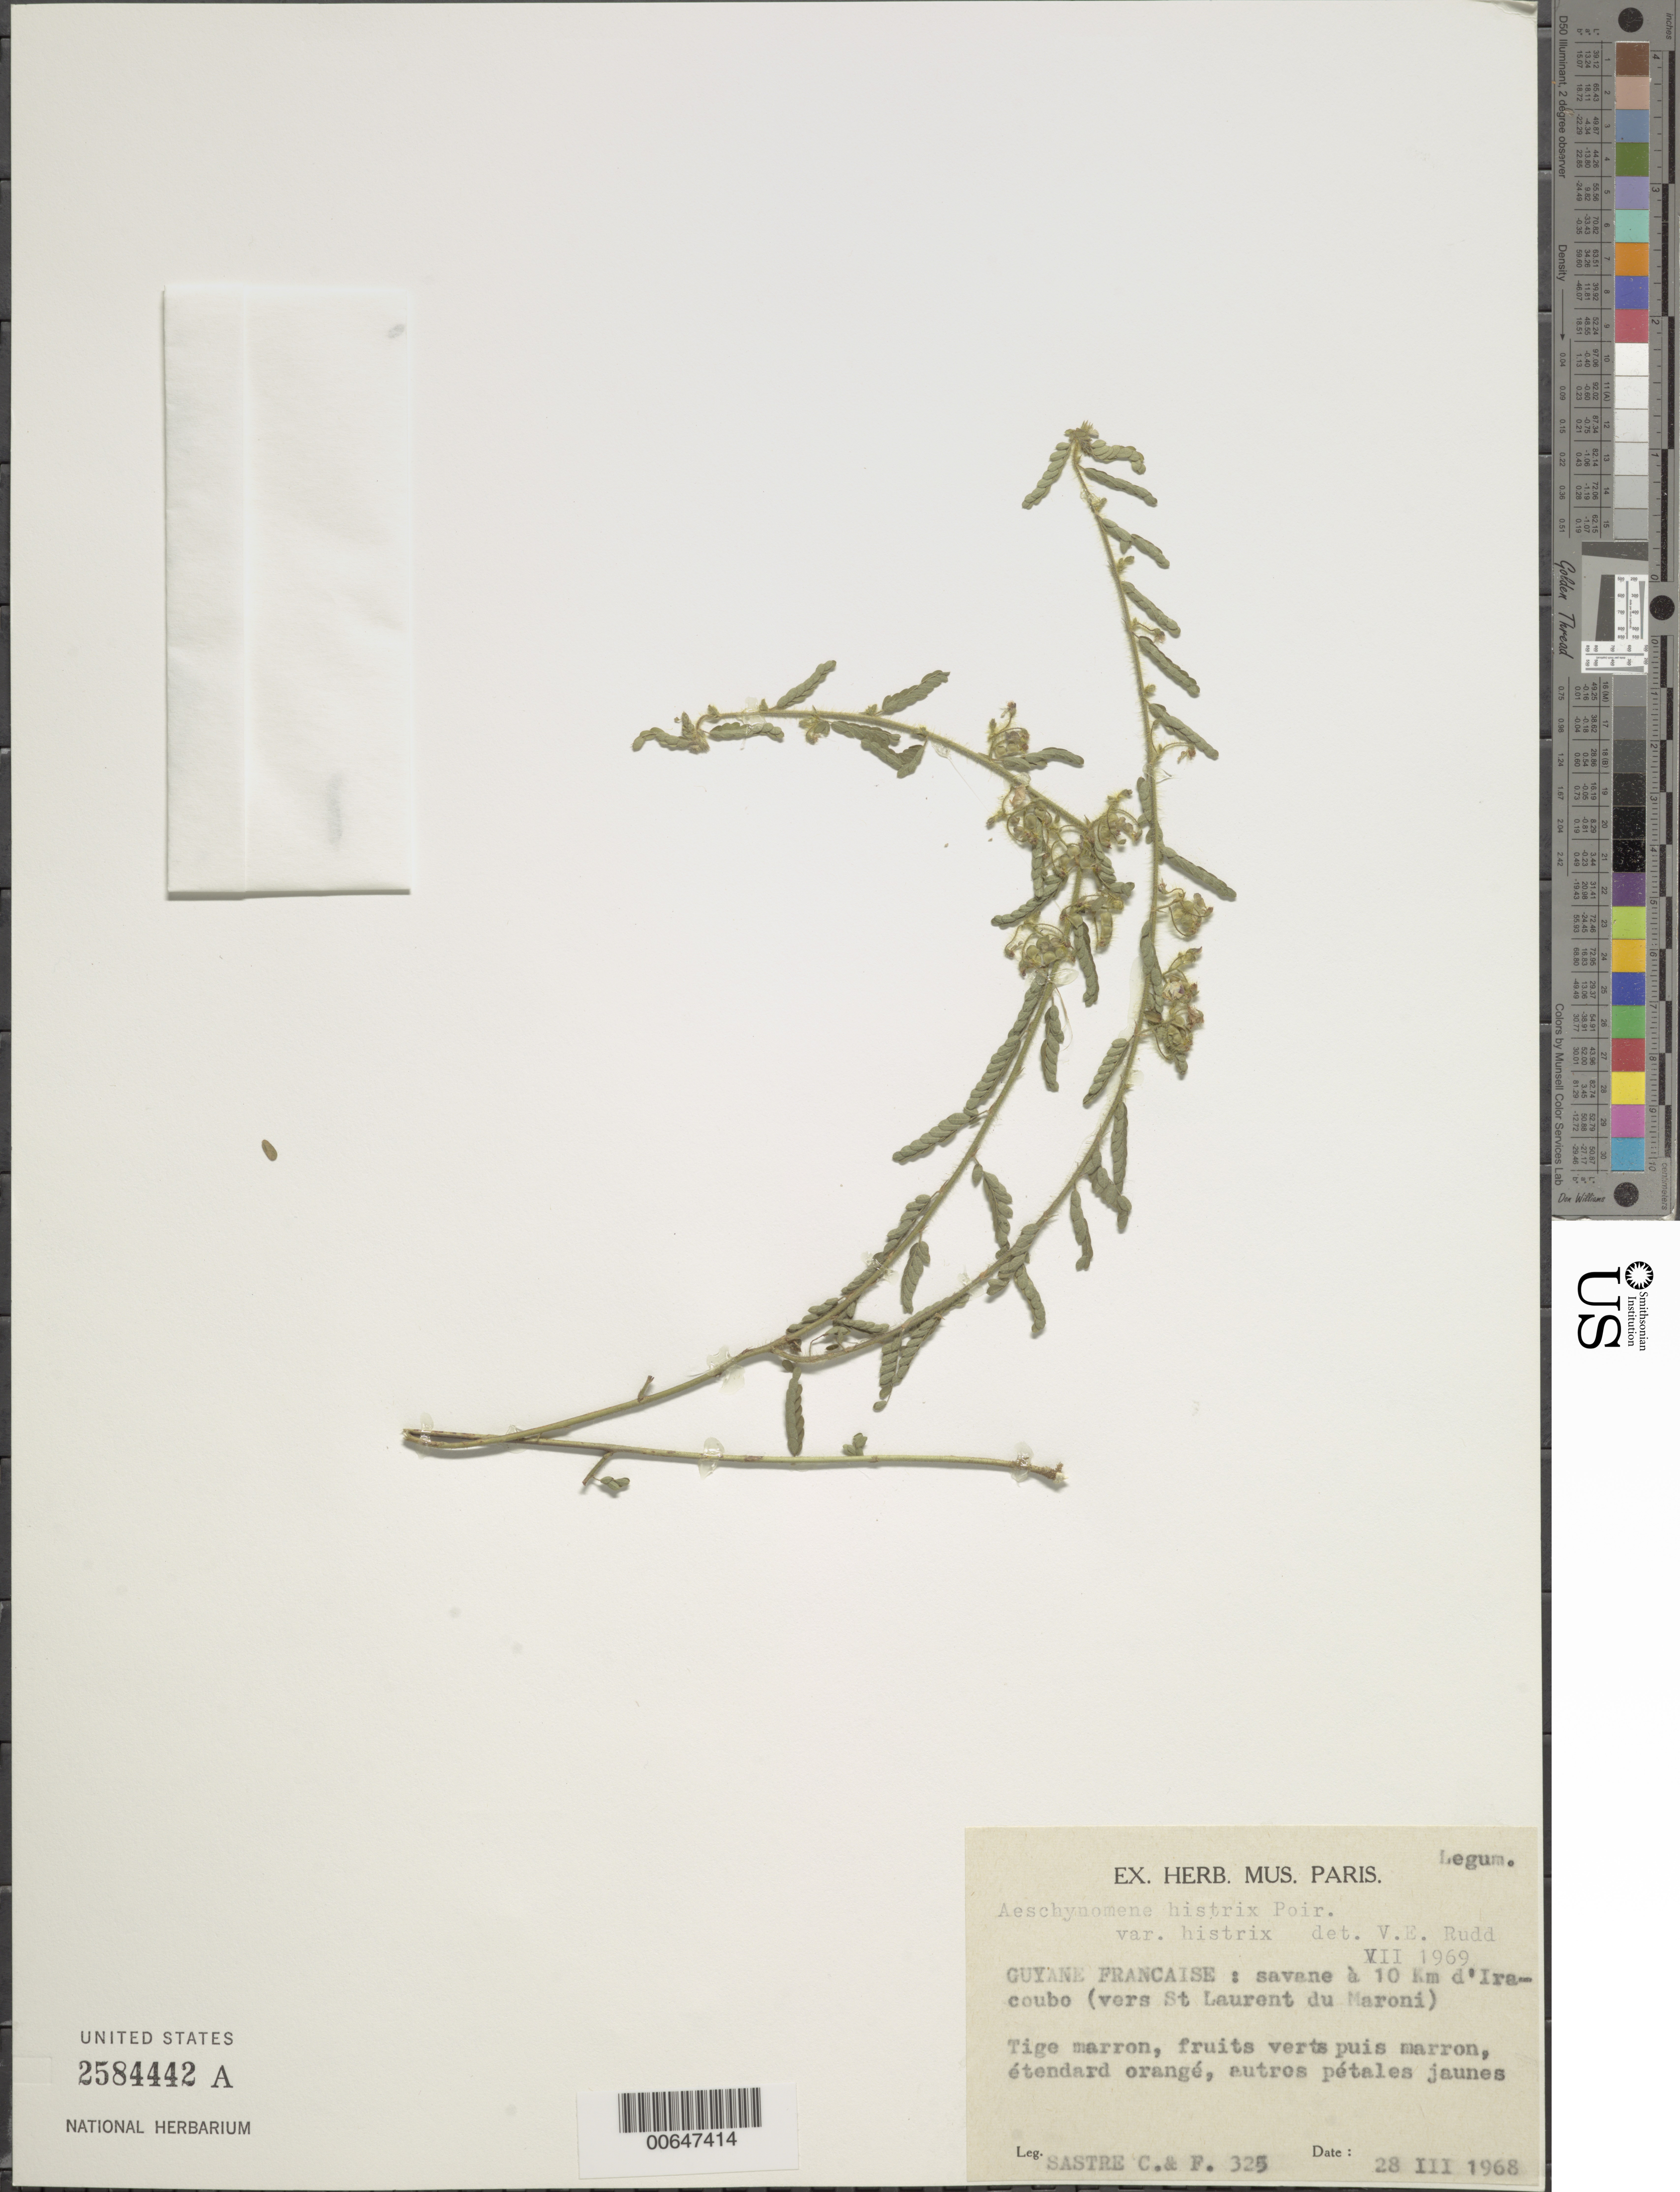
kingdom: Plantae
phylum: Tracheophyta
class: Magnoliopsida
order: Fabales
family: Fabaceae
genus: Aeschynomene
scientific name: Aeschynomene histrix var. histrix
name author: Poir.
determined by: Rudd, V. E.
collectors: C. H. L. Sastre & F. Sastre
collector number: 325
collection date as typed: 28-Mar-68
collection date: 1968-03-28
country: French Guiana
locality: Iracoubo, 10 km de, vers St. Laurent du Maroni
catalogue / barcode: US 2584442A